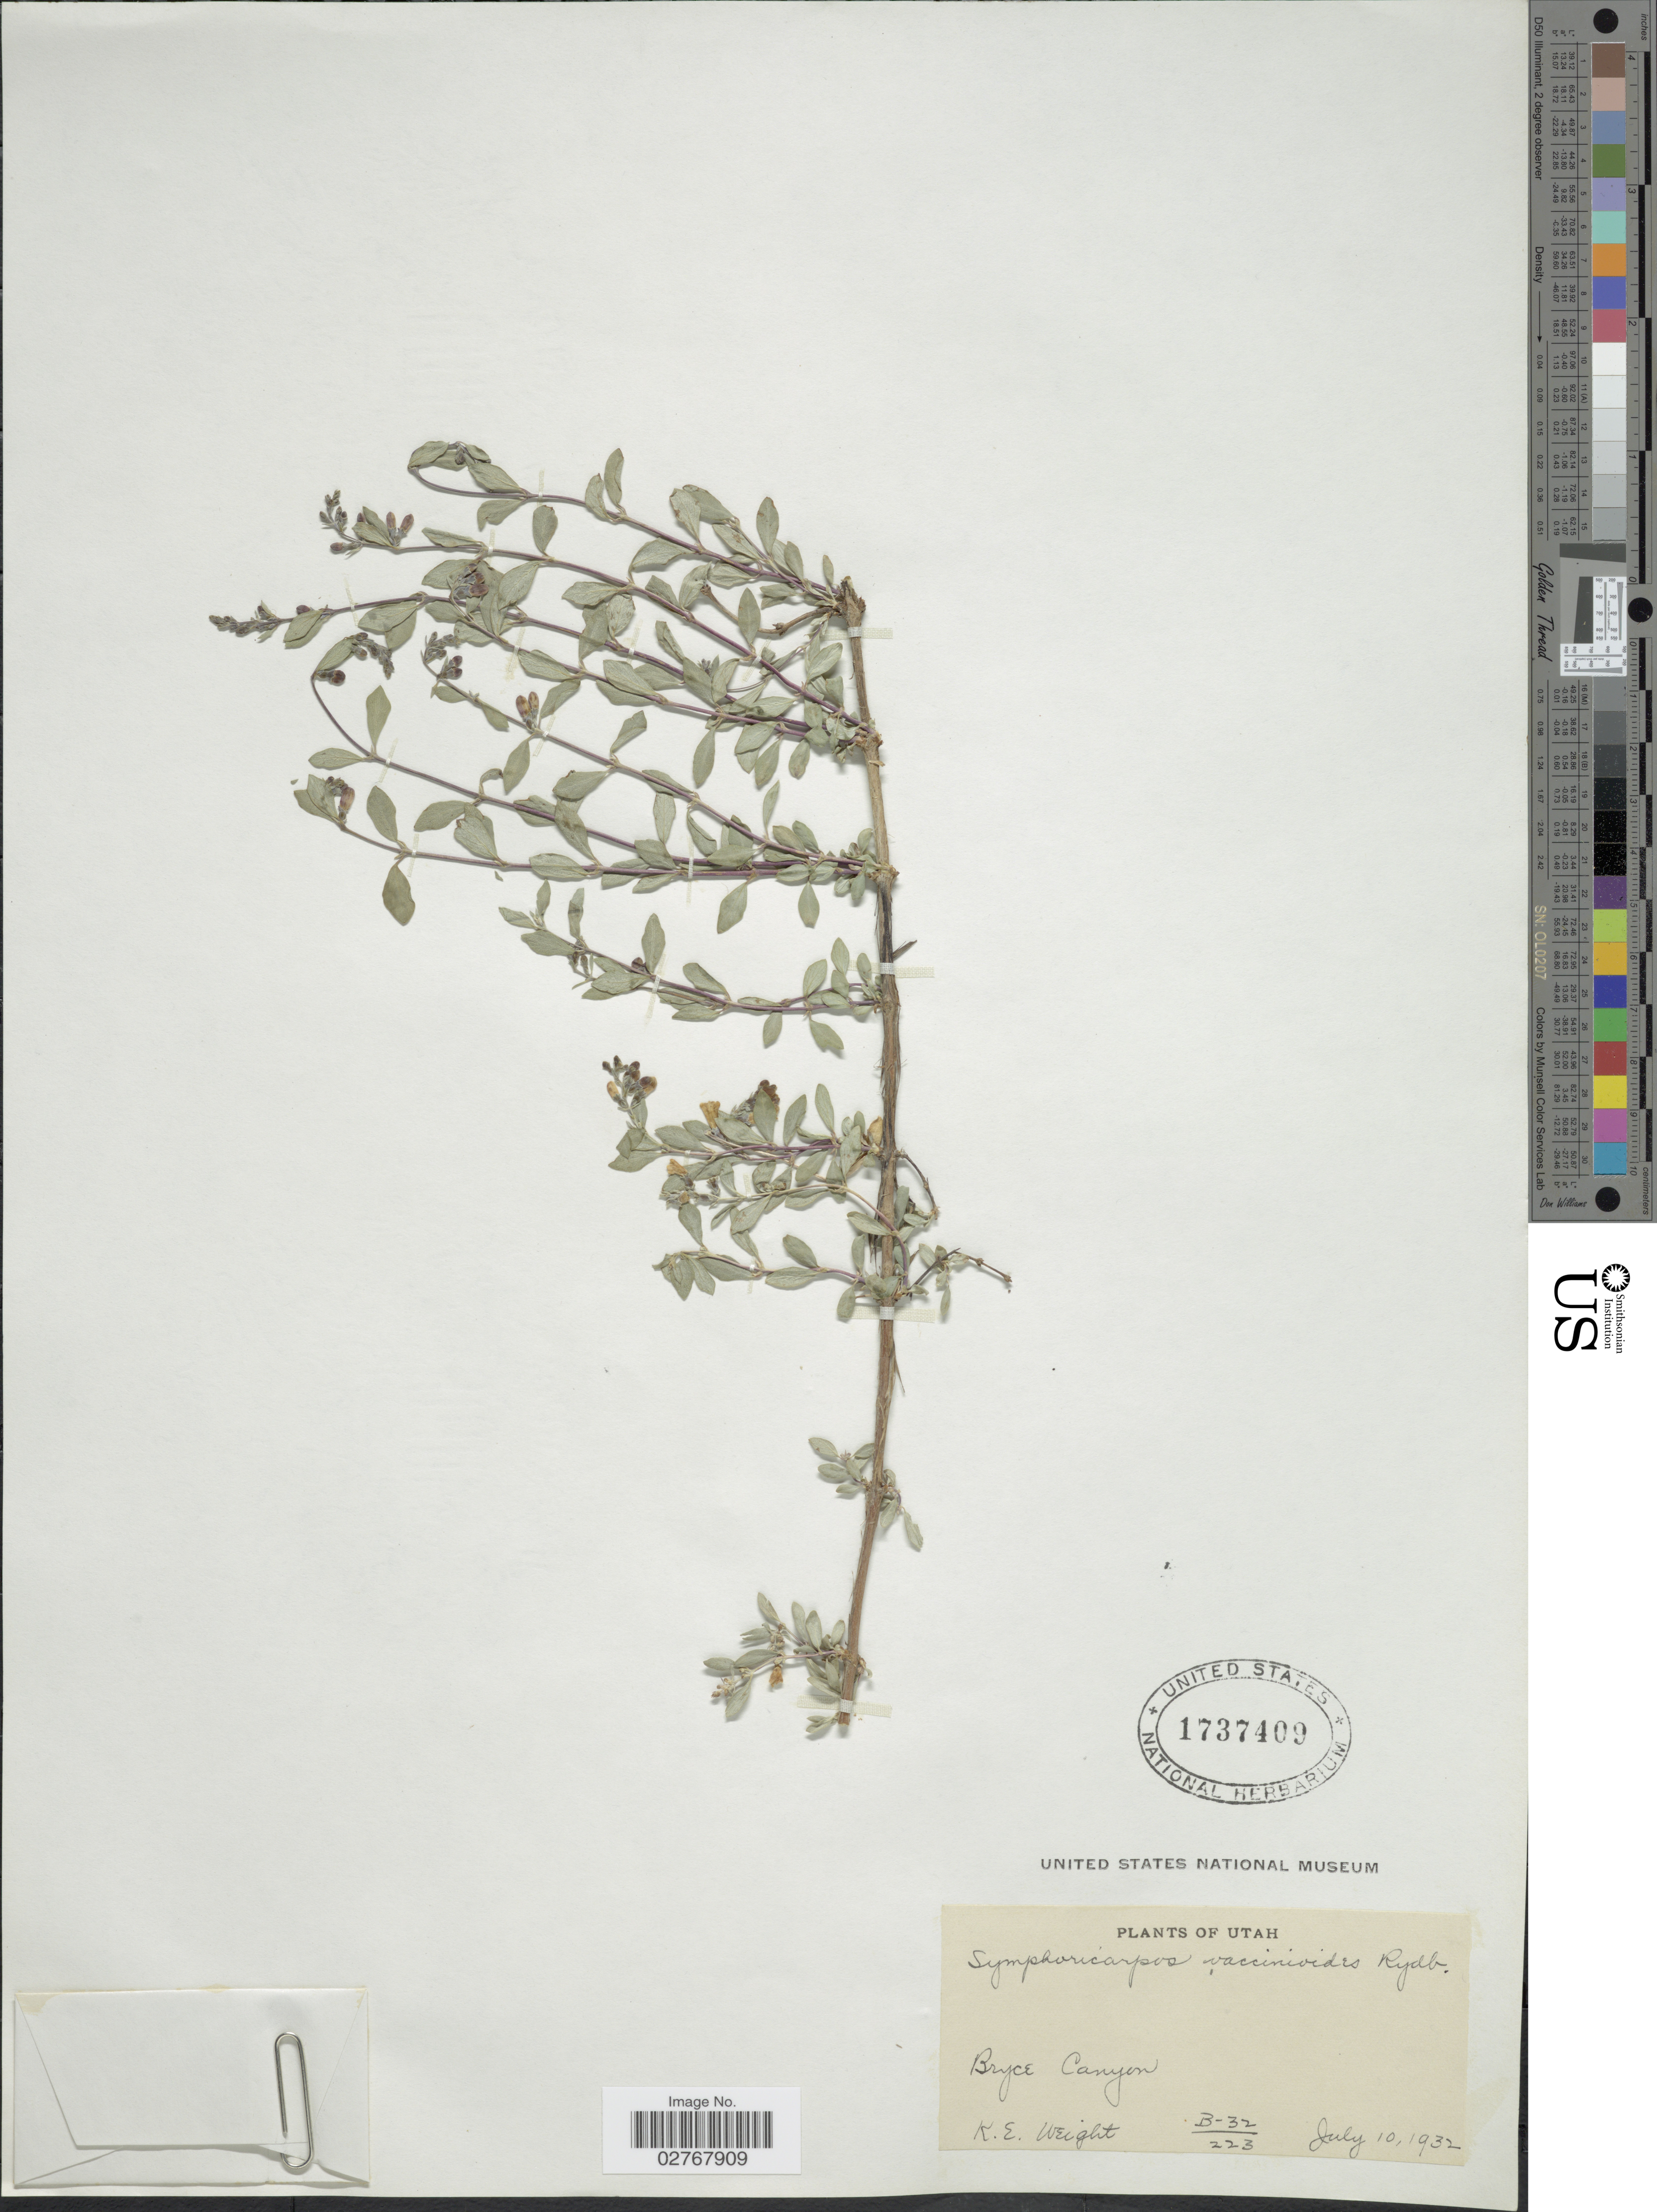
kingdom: Plantae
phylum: Tracheophyta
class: Magnoliopsida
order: Dipsacales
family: Caprifoliaceae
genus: Symphoricarpos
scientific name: Symphoricarpos vaccinioides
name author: Rydb.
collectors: K. Weight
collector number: B-32/223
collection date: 1932-07-10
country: United States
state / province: Utah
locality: Bryce Canyon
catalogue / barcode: US 1737409